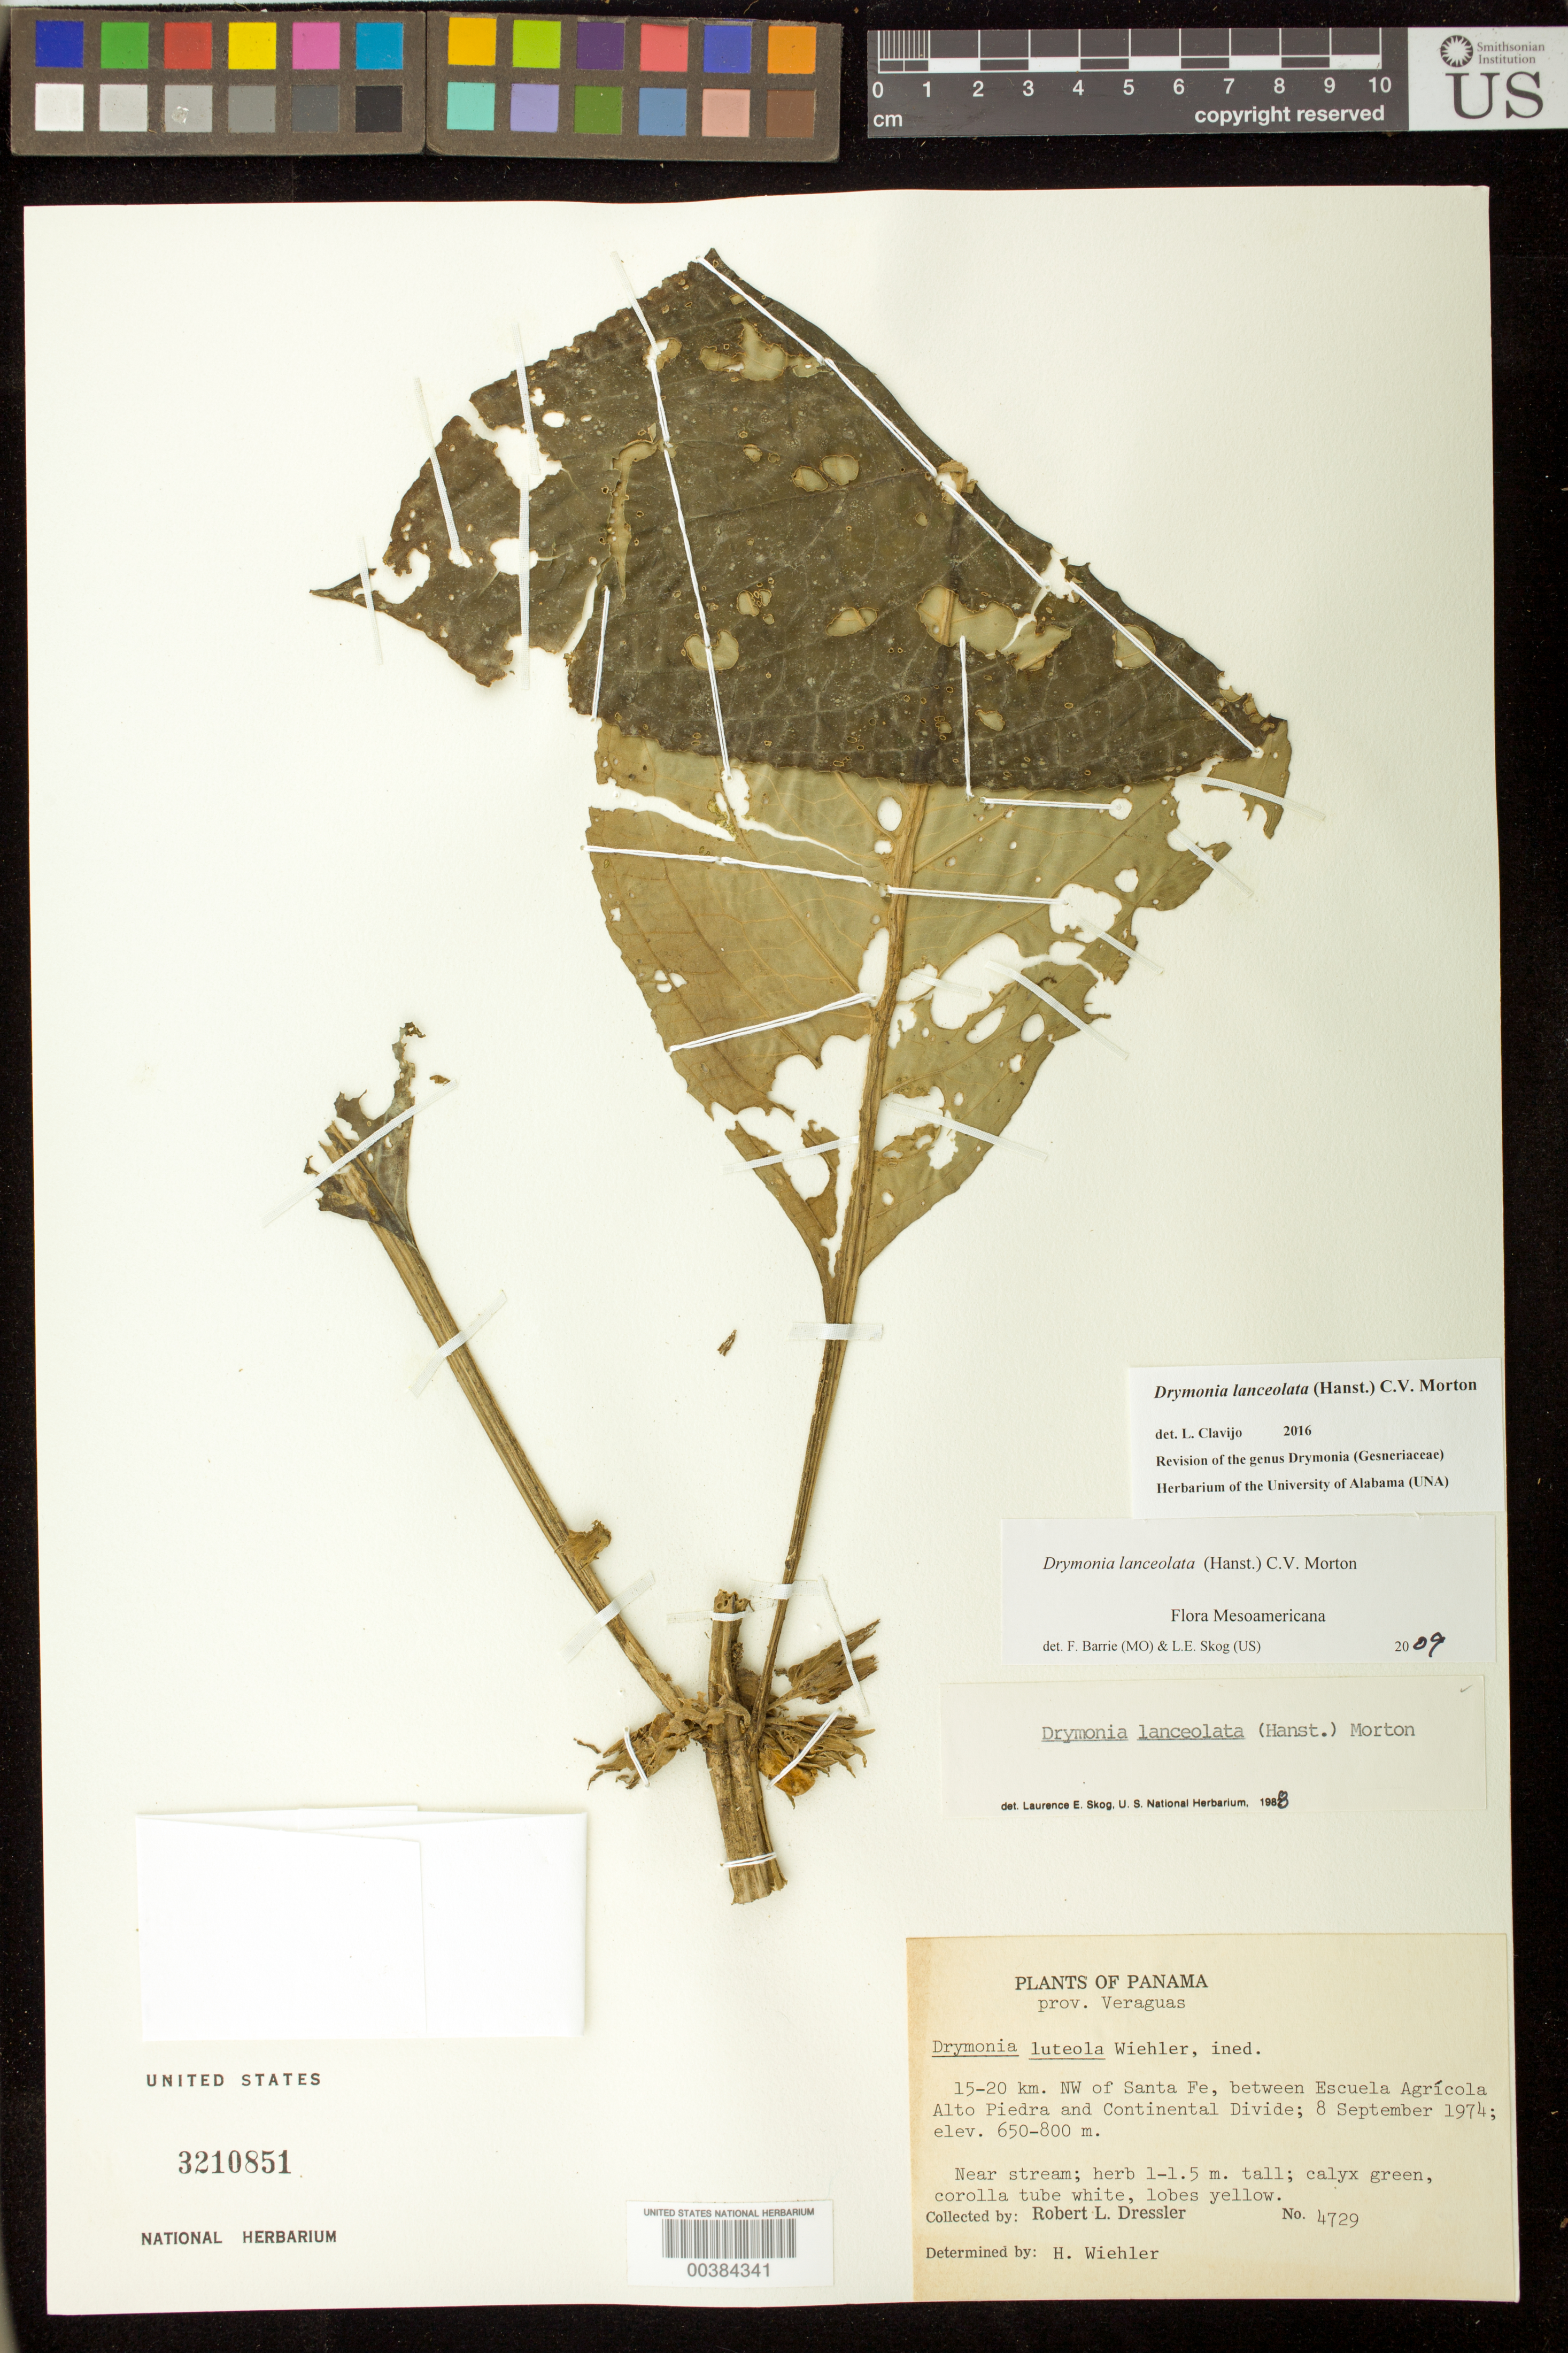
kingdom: Plantae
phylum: Tracheophyta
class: Magnoliopsida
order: Lamiales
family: Gesneriaceae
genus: Drymonia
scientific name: Drymonia lanceolata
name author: (Hanst.) C.V. Morton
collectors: R. Dressler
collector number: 4729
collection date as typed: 08 Sep 1974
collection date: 1974-09-08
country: Panama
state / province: Veraguas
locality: NW of Santa Fe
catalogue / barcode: US 3210851